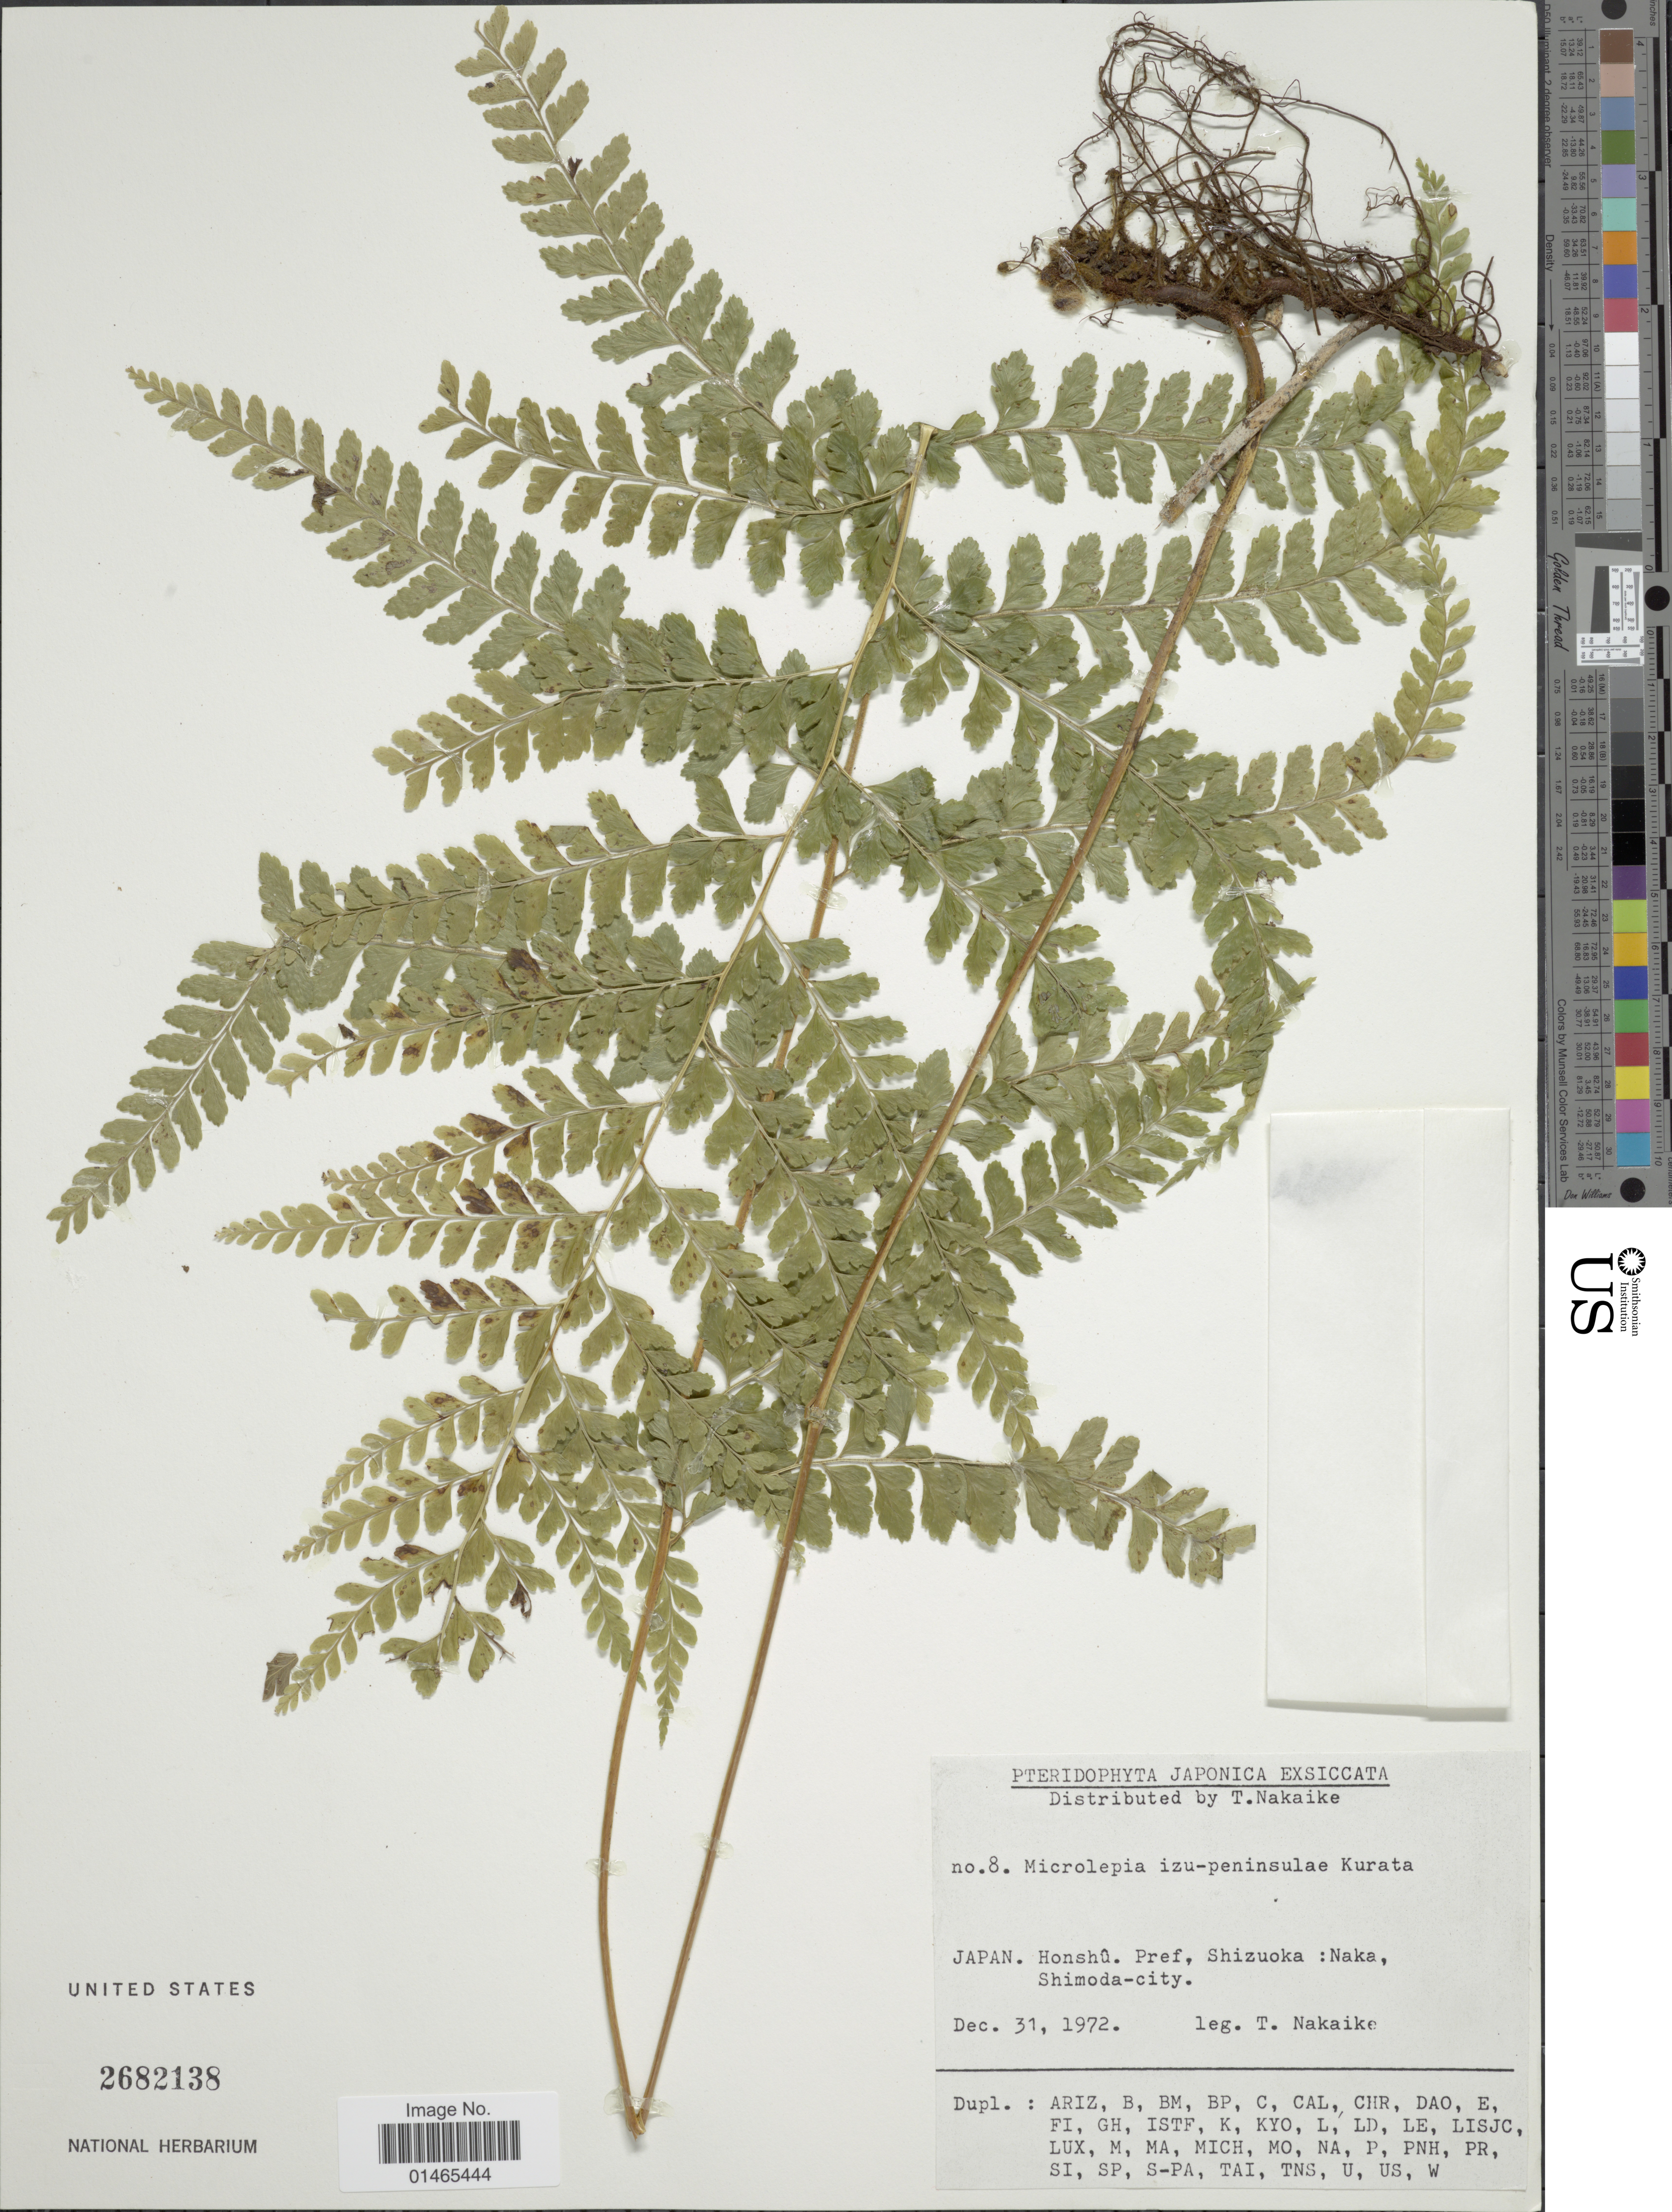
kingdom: Plantae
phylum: Tracheophyta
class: Polypodiopsida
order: Polypodiales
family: Dennstaedtiaceae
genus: Microlepia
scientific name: Microlepia khaysiana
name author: (Hook.) C. Presl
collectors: T. Nakaike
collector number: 8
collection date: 1972-12-31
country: Japan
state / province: Sizuoka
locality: Honshu, Pref. Shizuoka: Naka, Shimoda-city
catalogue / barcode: US 2682138